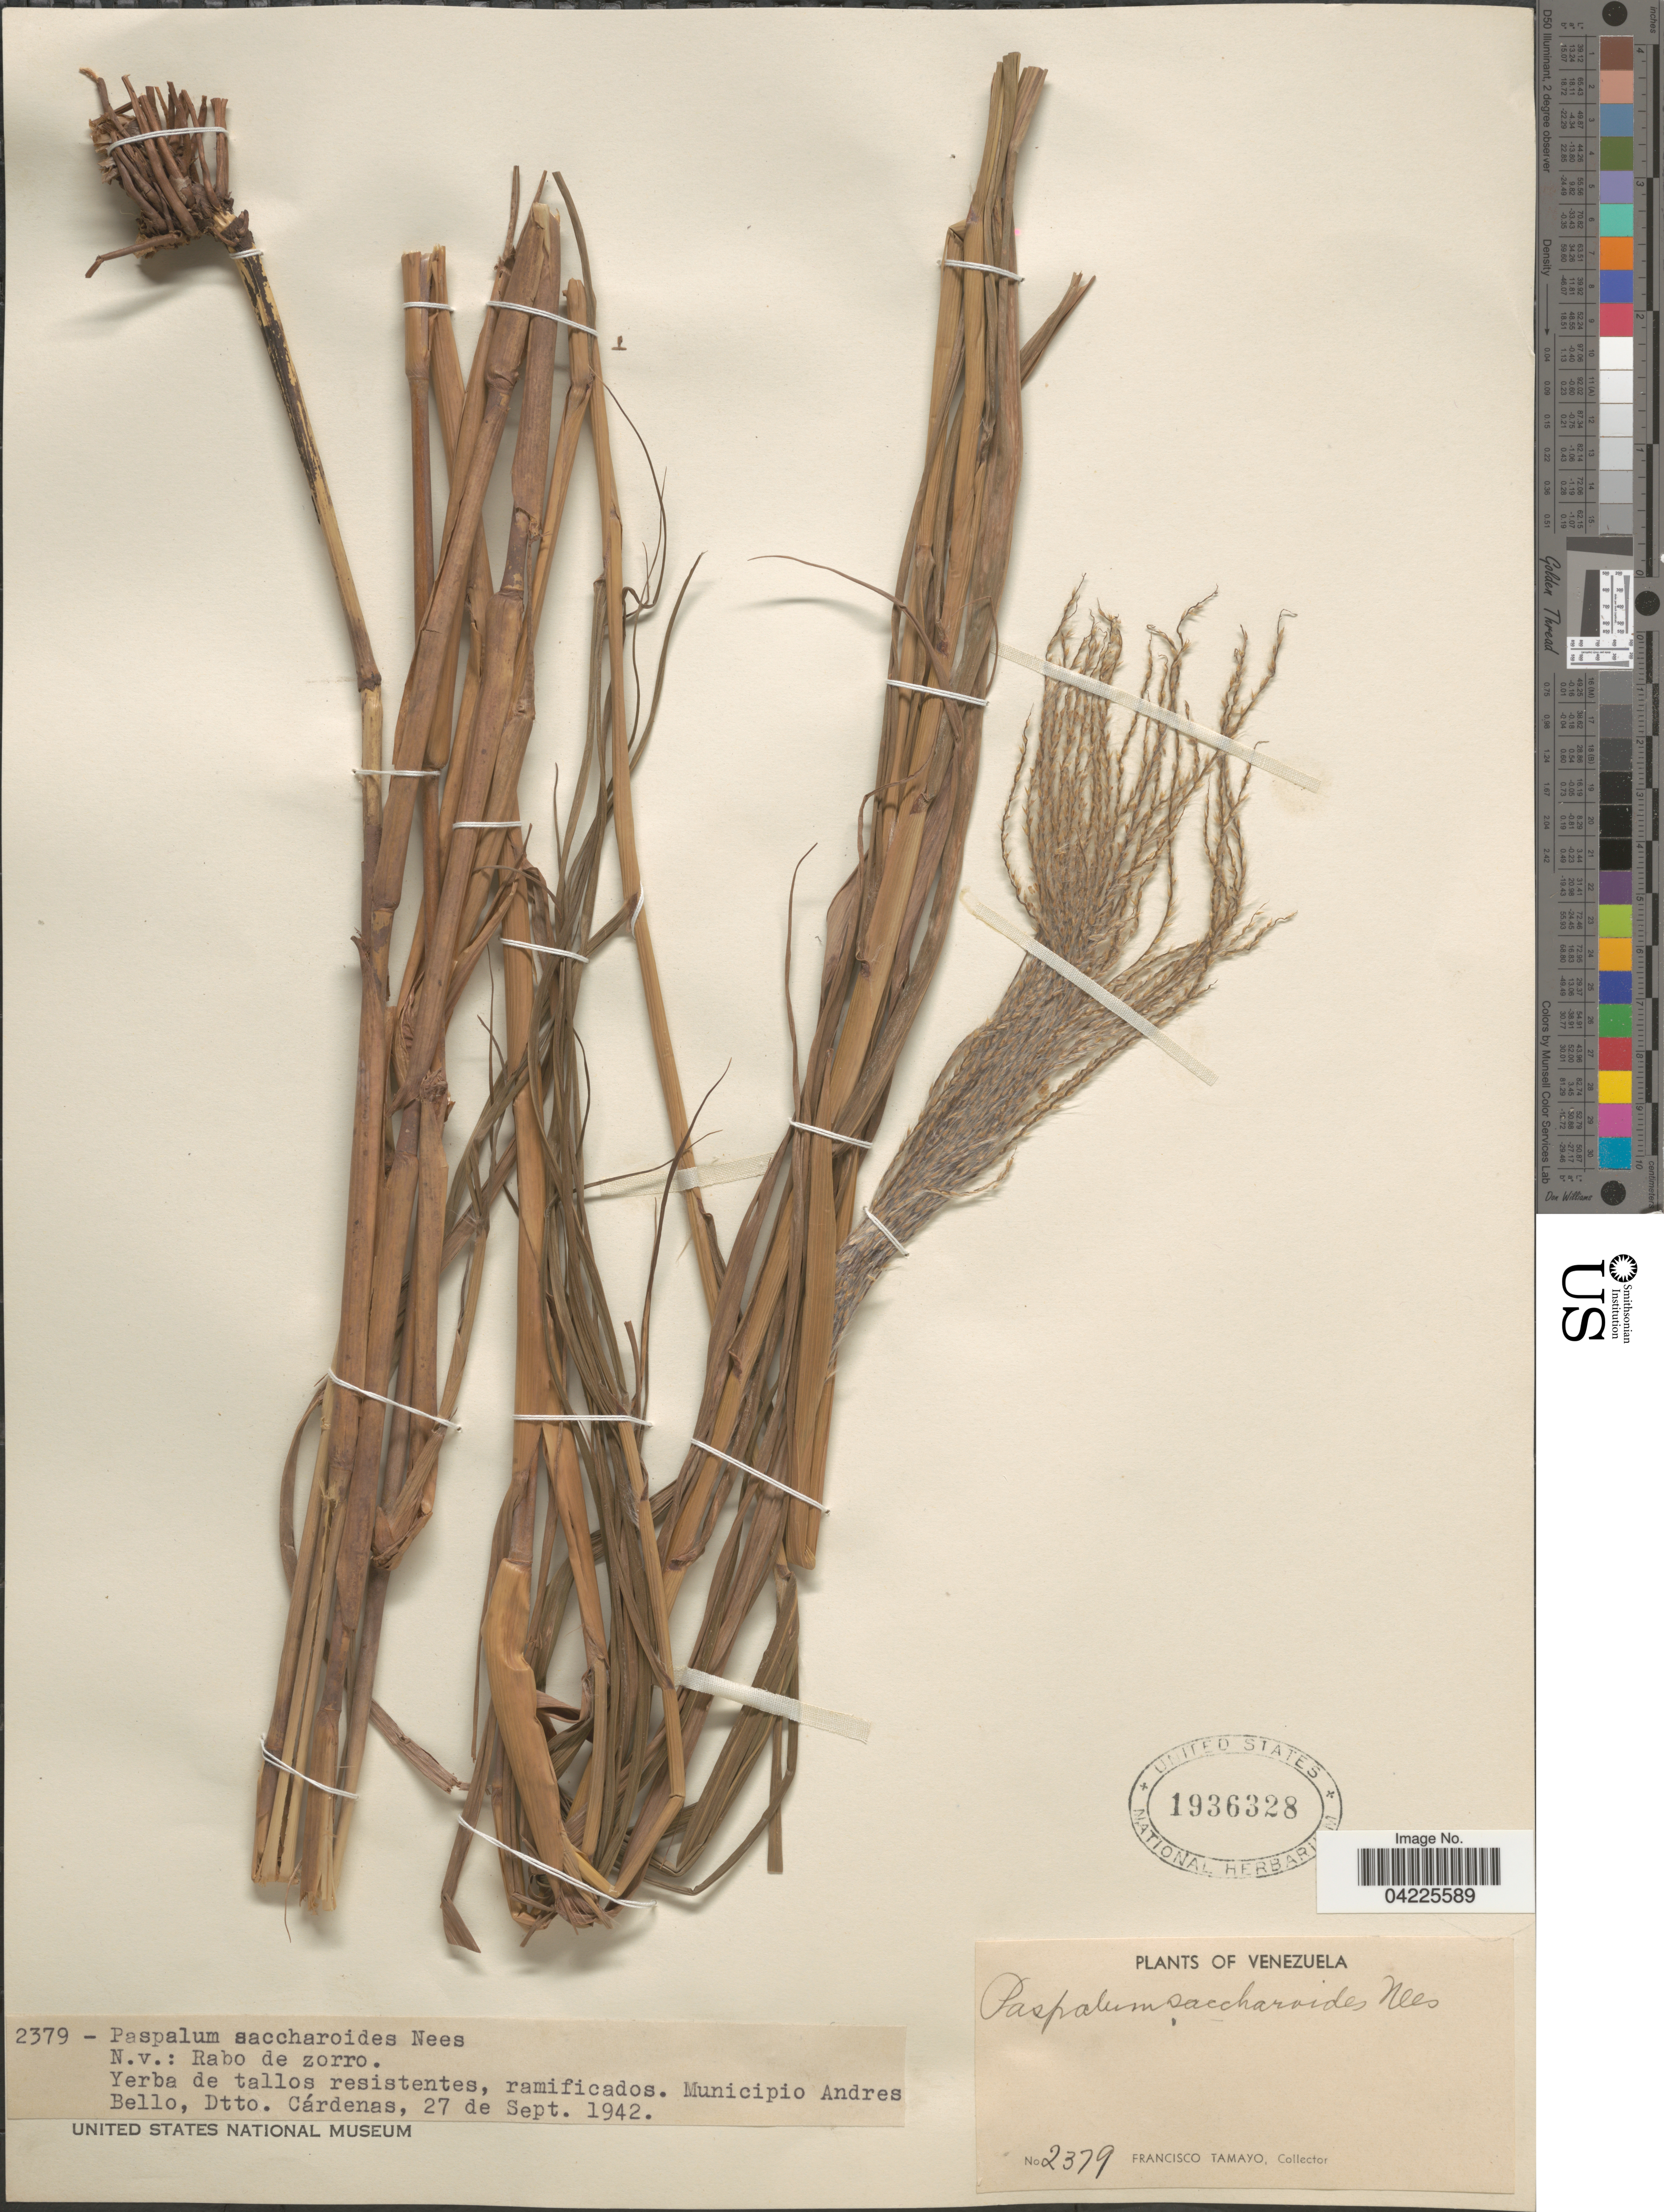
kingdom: Plantae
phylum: Tracheophyta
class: Liliopsida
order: Poales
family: Poaceae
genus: Paspalum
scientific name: Paspalum saccharoides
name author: Nees ex Trin.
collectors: F. Tamayo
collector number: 2379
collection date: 1942-09-27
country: Venezuela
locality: Municipio Andres Bello, Dtto. Cárdenas.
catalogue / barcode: US 1936328